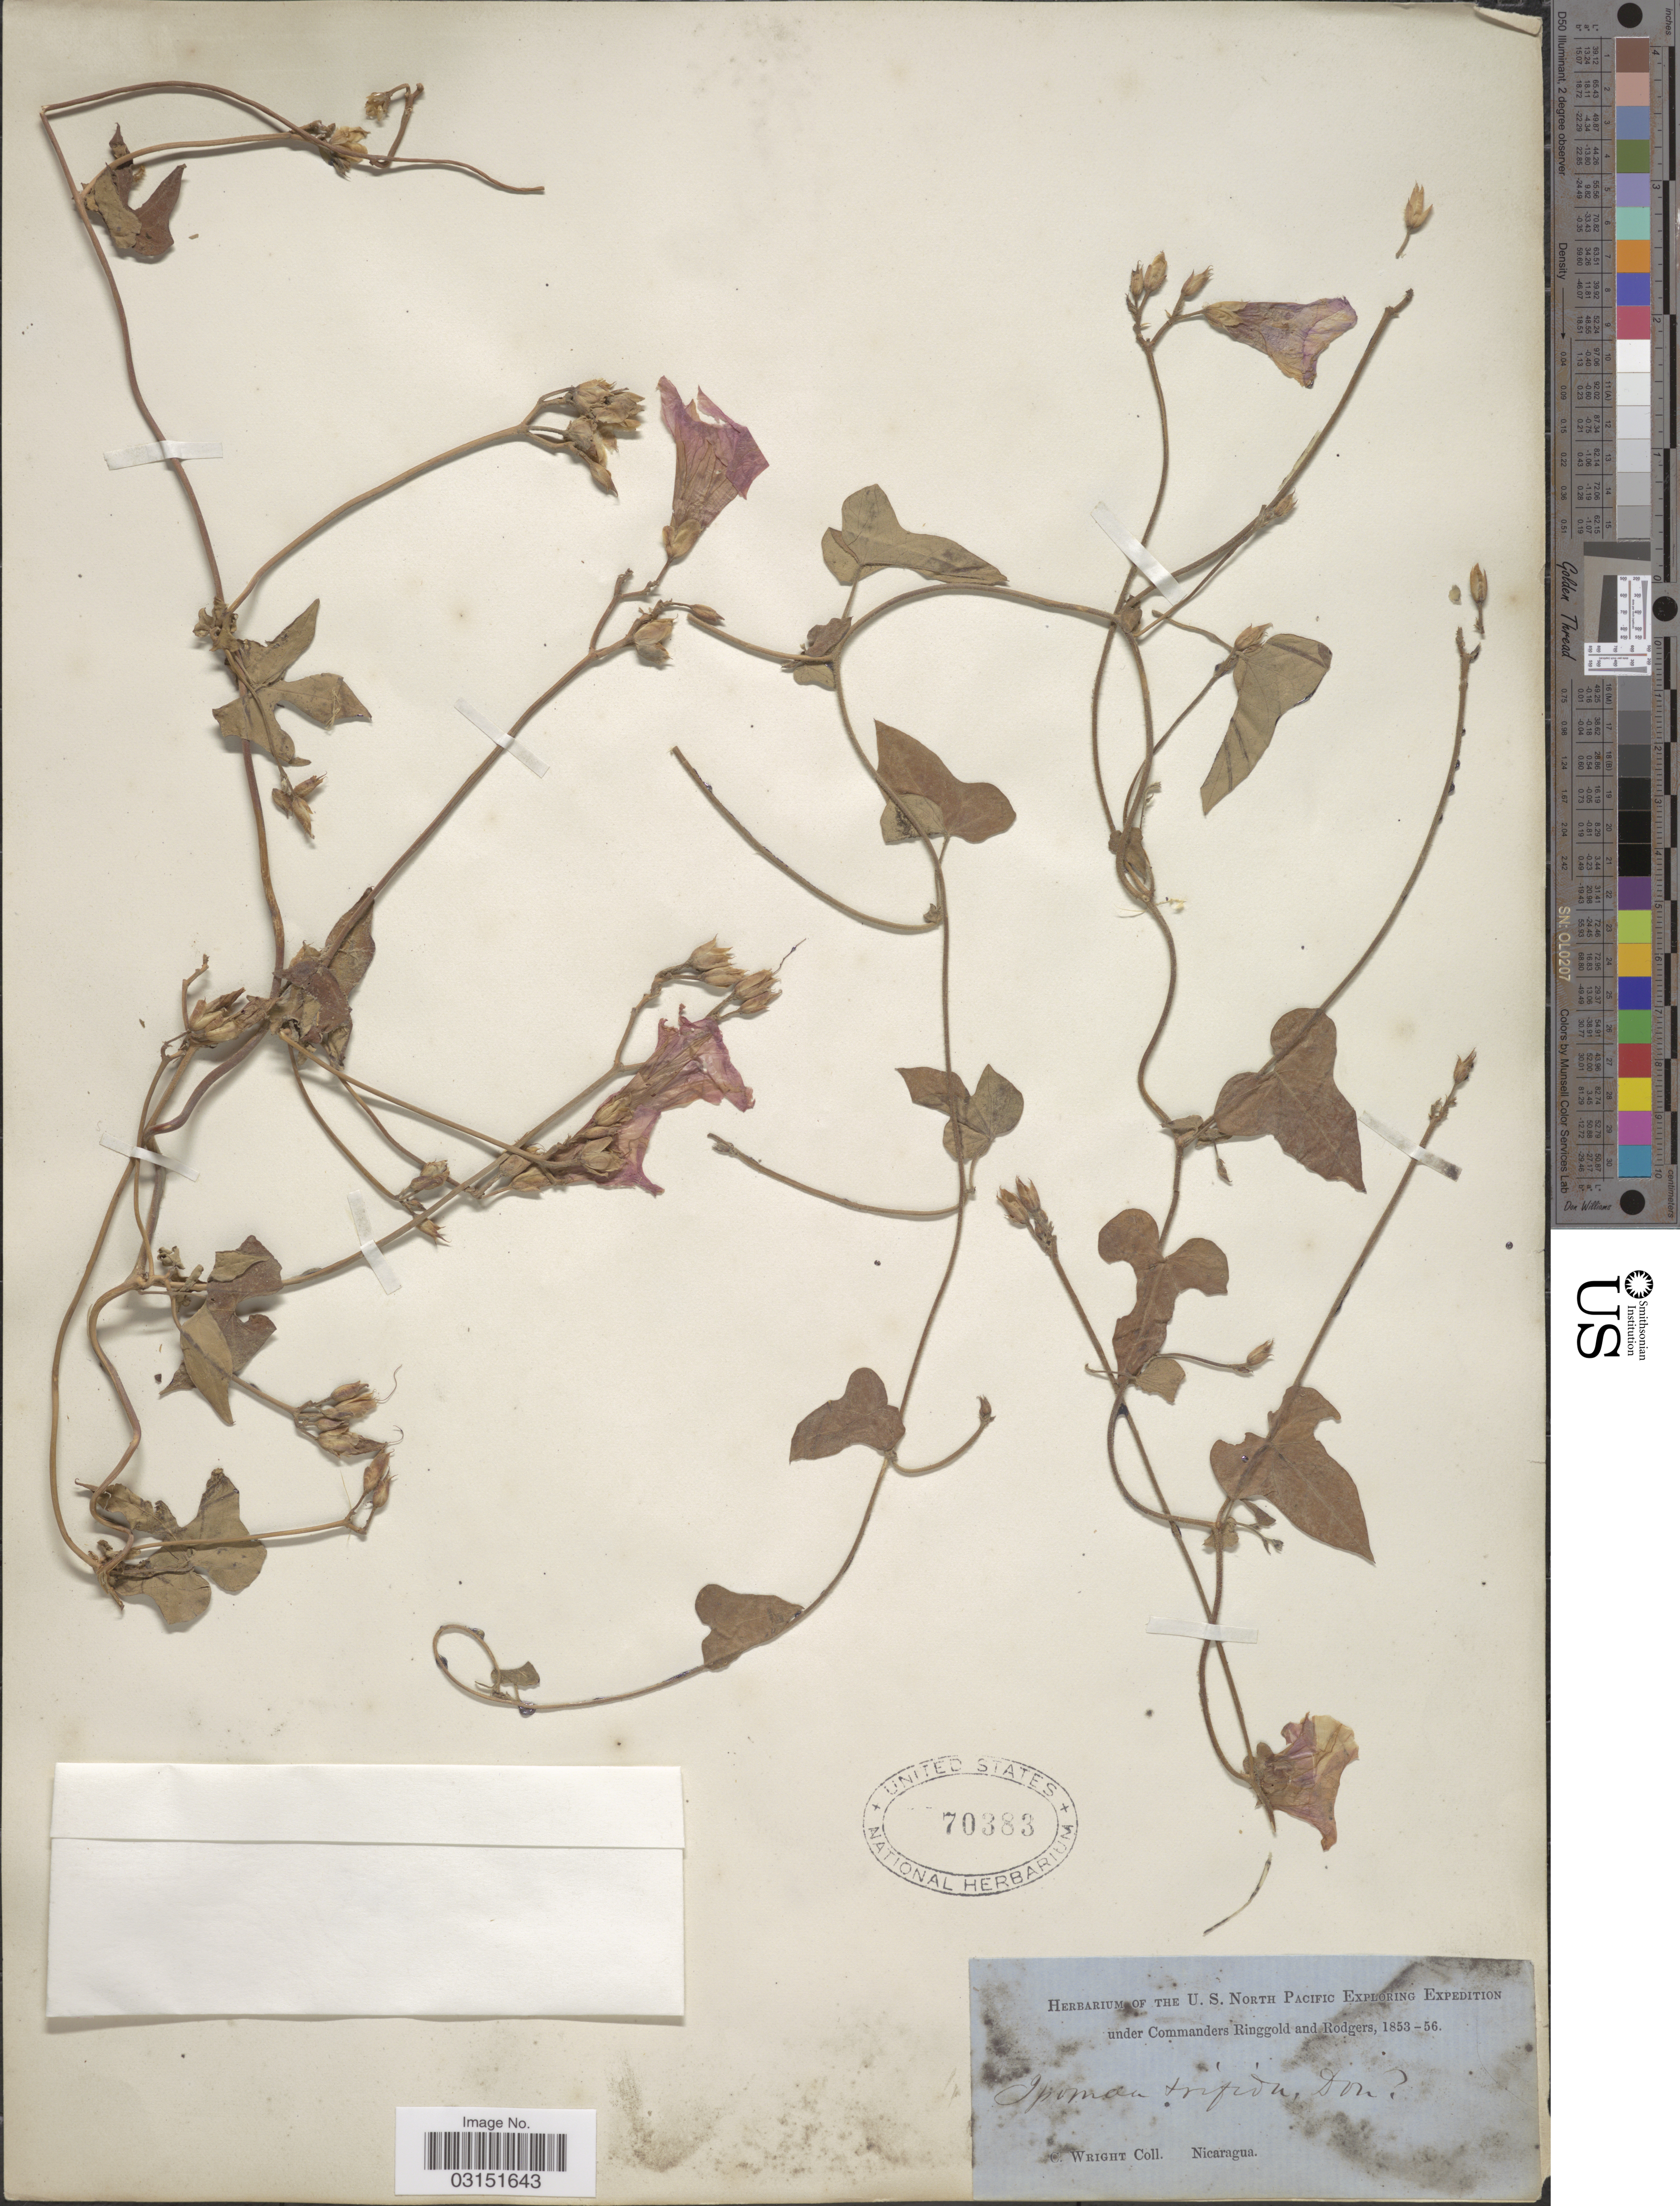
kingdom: Plantae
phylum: Tracheophyta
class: Magnoliopsida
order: Solanales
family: Convolvulaceae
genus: Ipomoea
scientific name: Ipomoea trifida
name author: (Kunth) G. Don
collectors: C. Wright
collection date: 1853/1856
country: Nicaragua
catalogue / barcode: US 70383